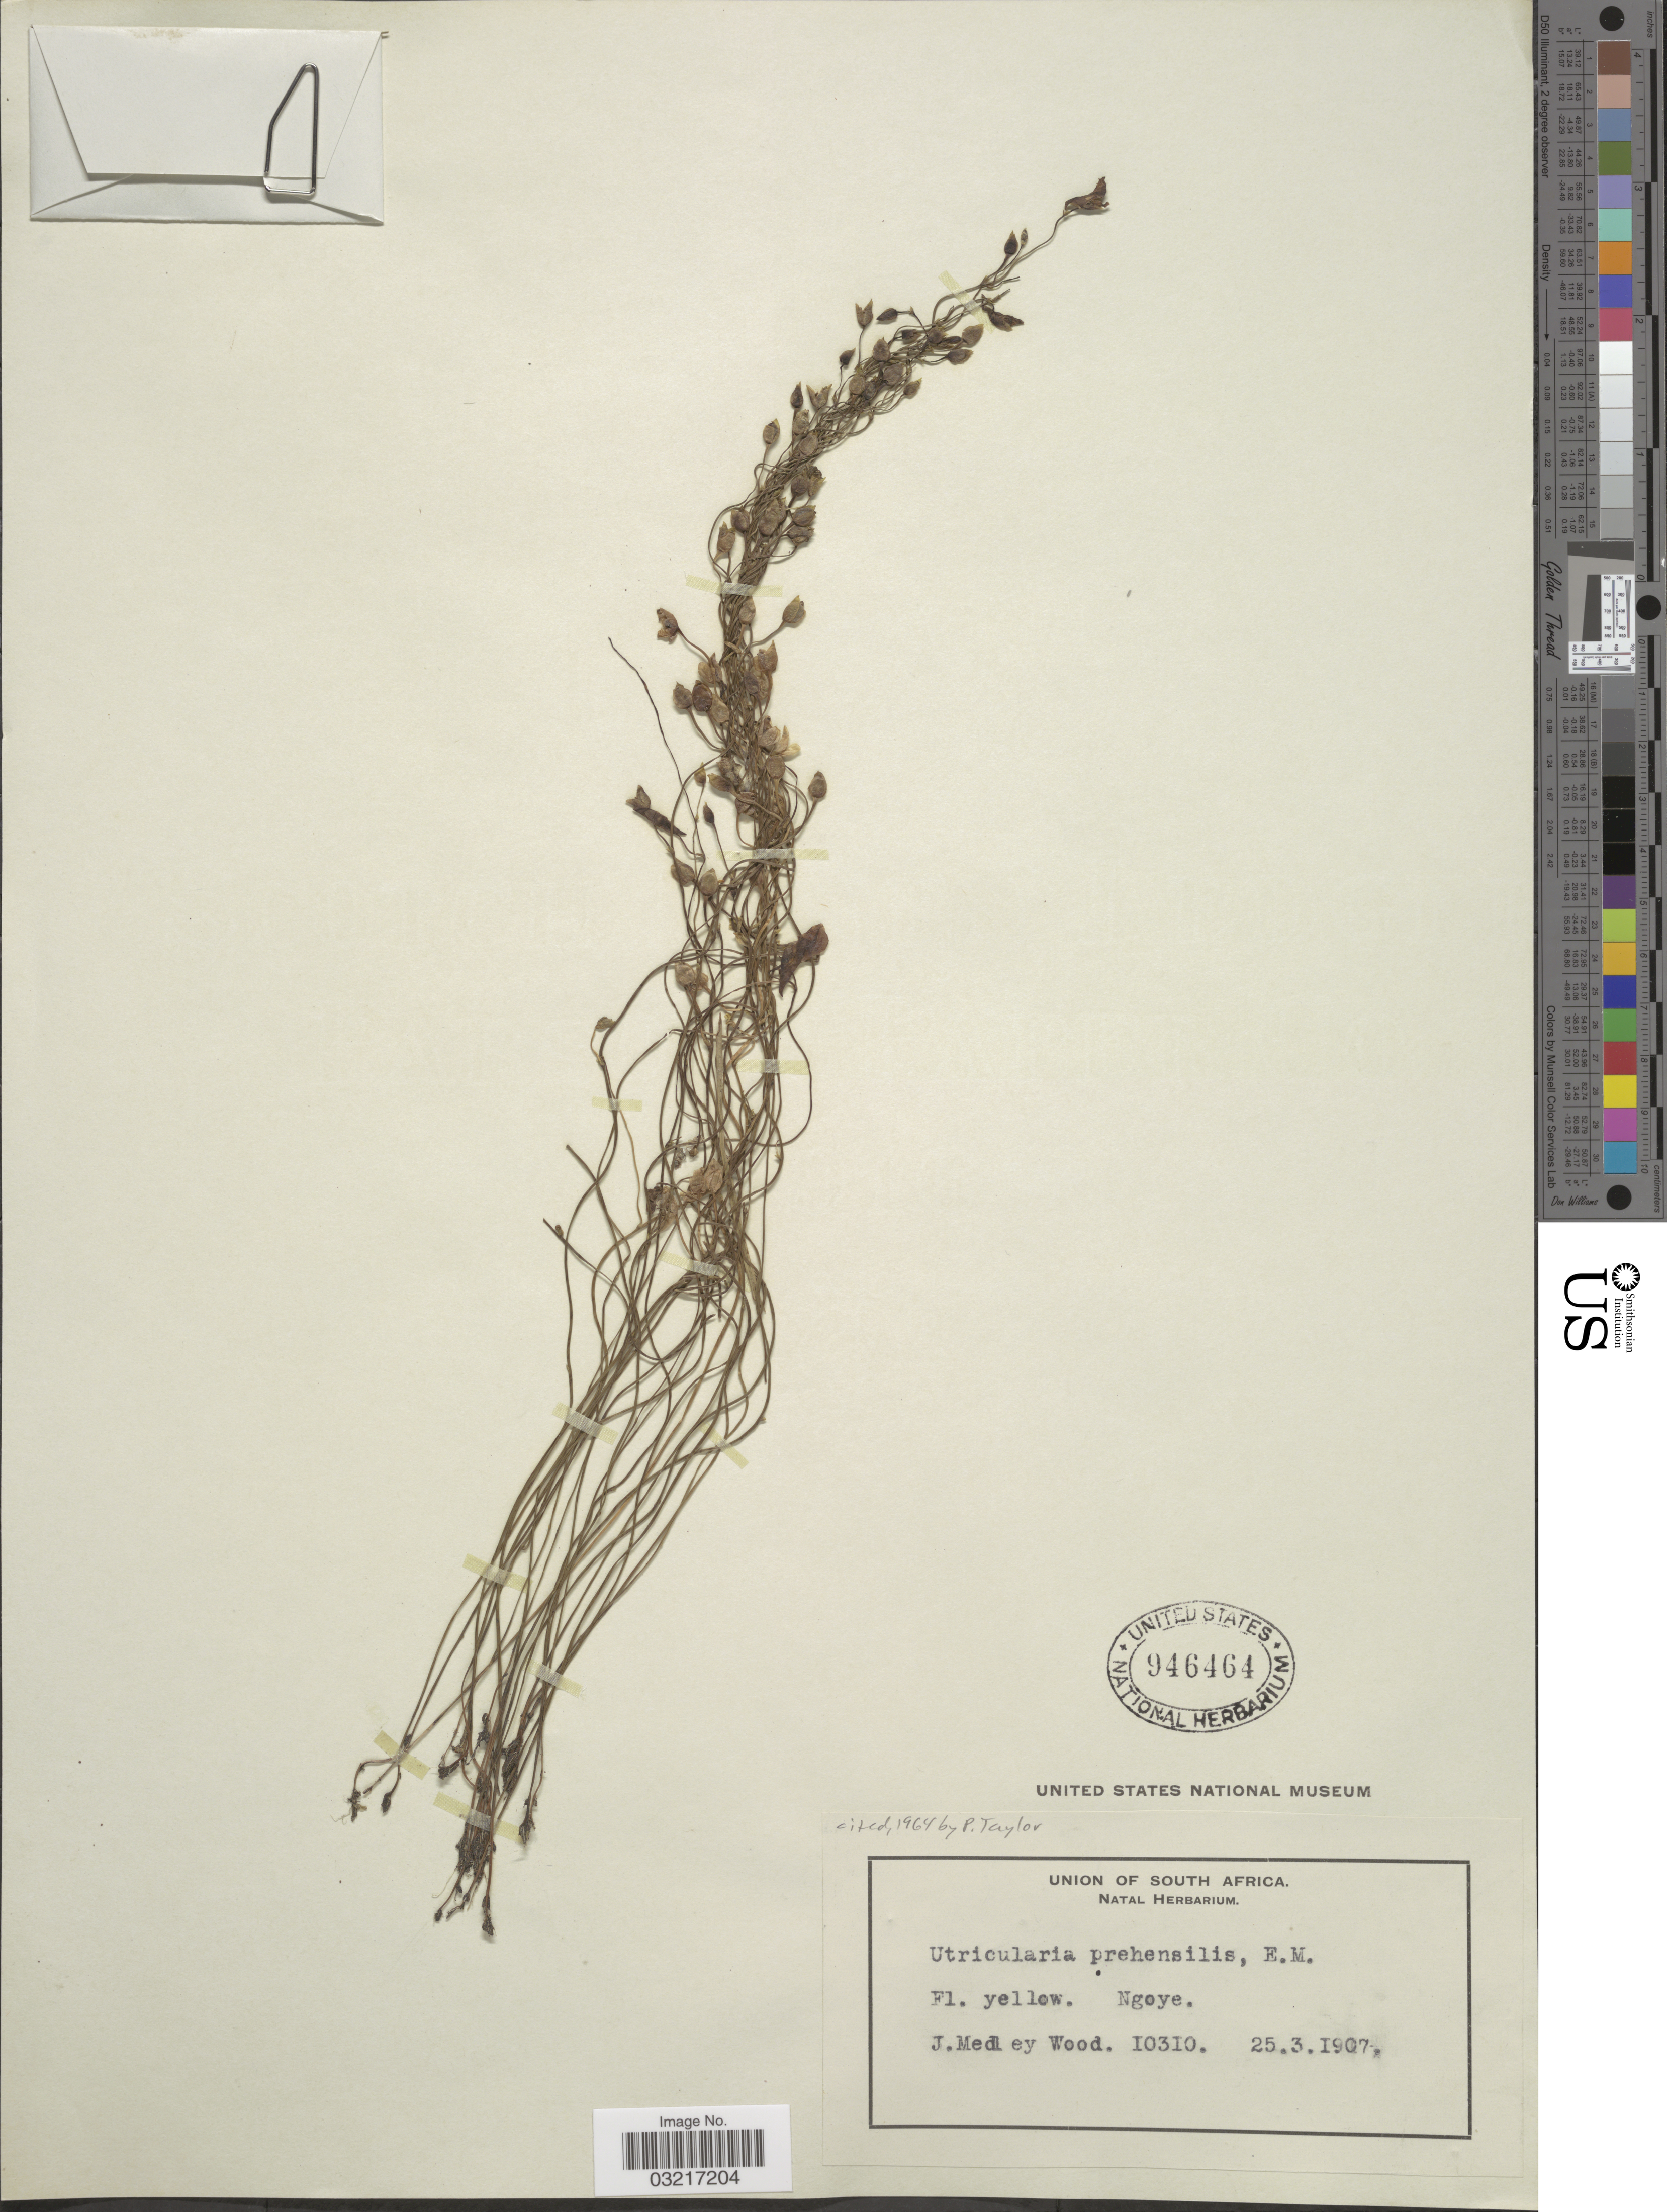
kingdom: Plantae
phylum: Tracheophyta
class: Magnoliopsida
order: Lamiales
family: Lentibulariaceae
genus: Utricularia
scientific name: Utricularia prehensilis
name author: E. Mey.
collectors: J. Medley Wood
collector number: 10310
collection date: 1907-03-25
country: South Africa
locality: Union of South Africa. Ngoye.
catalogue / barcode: US 946464